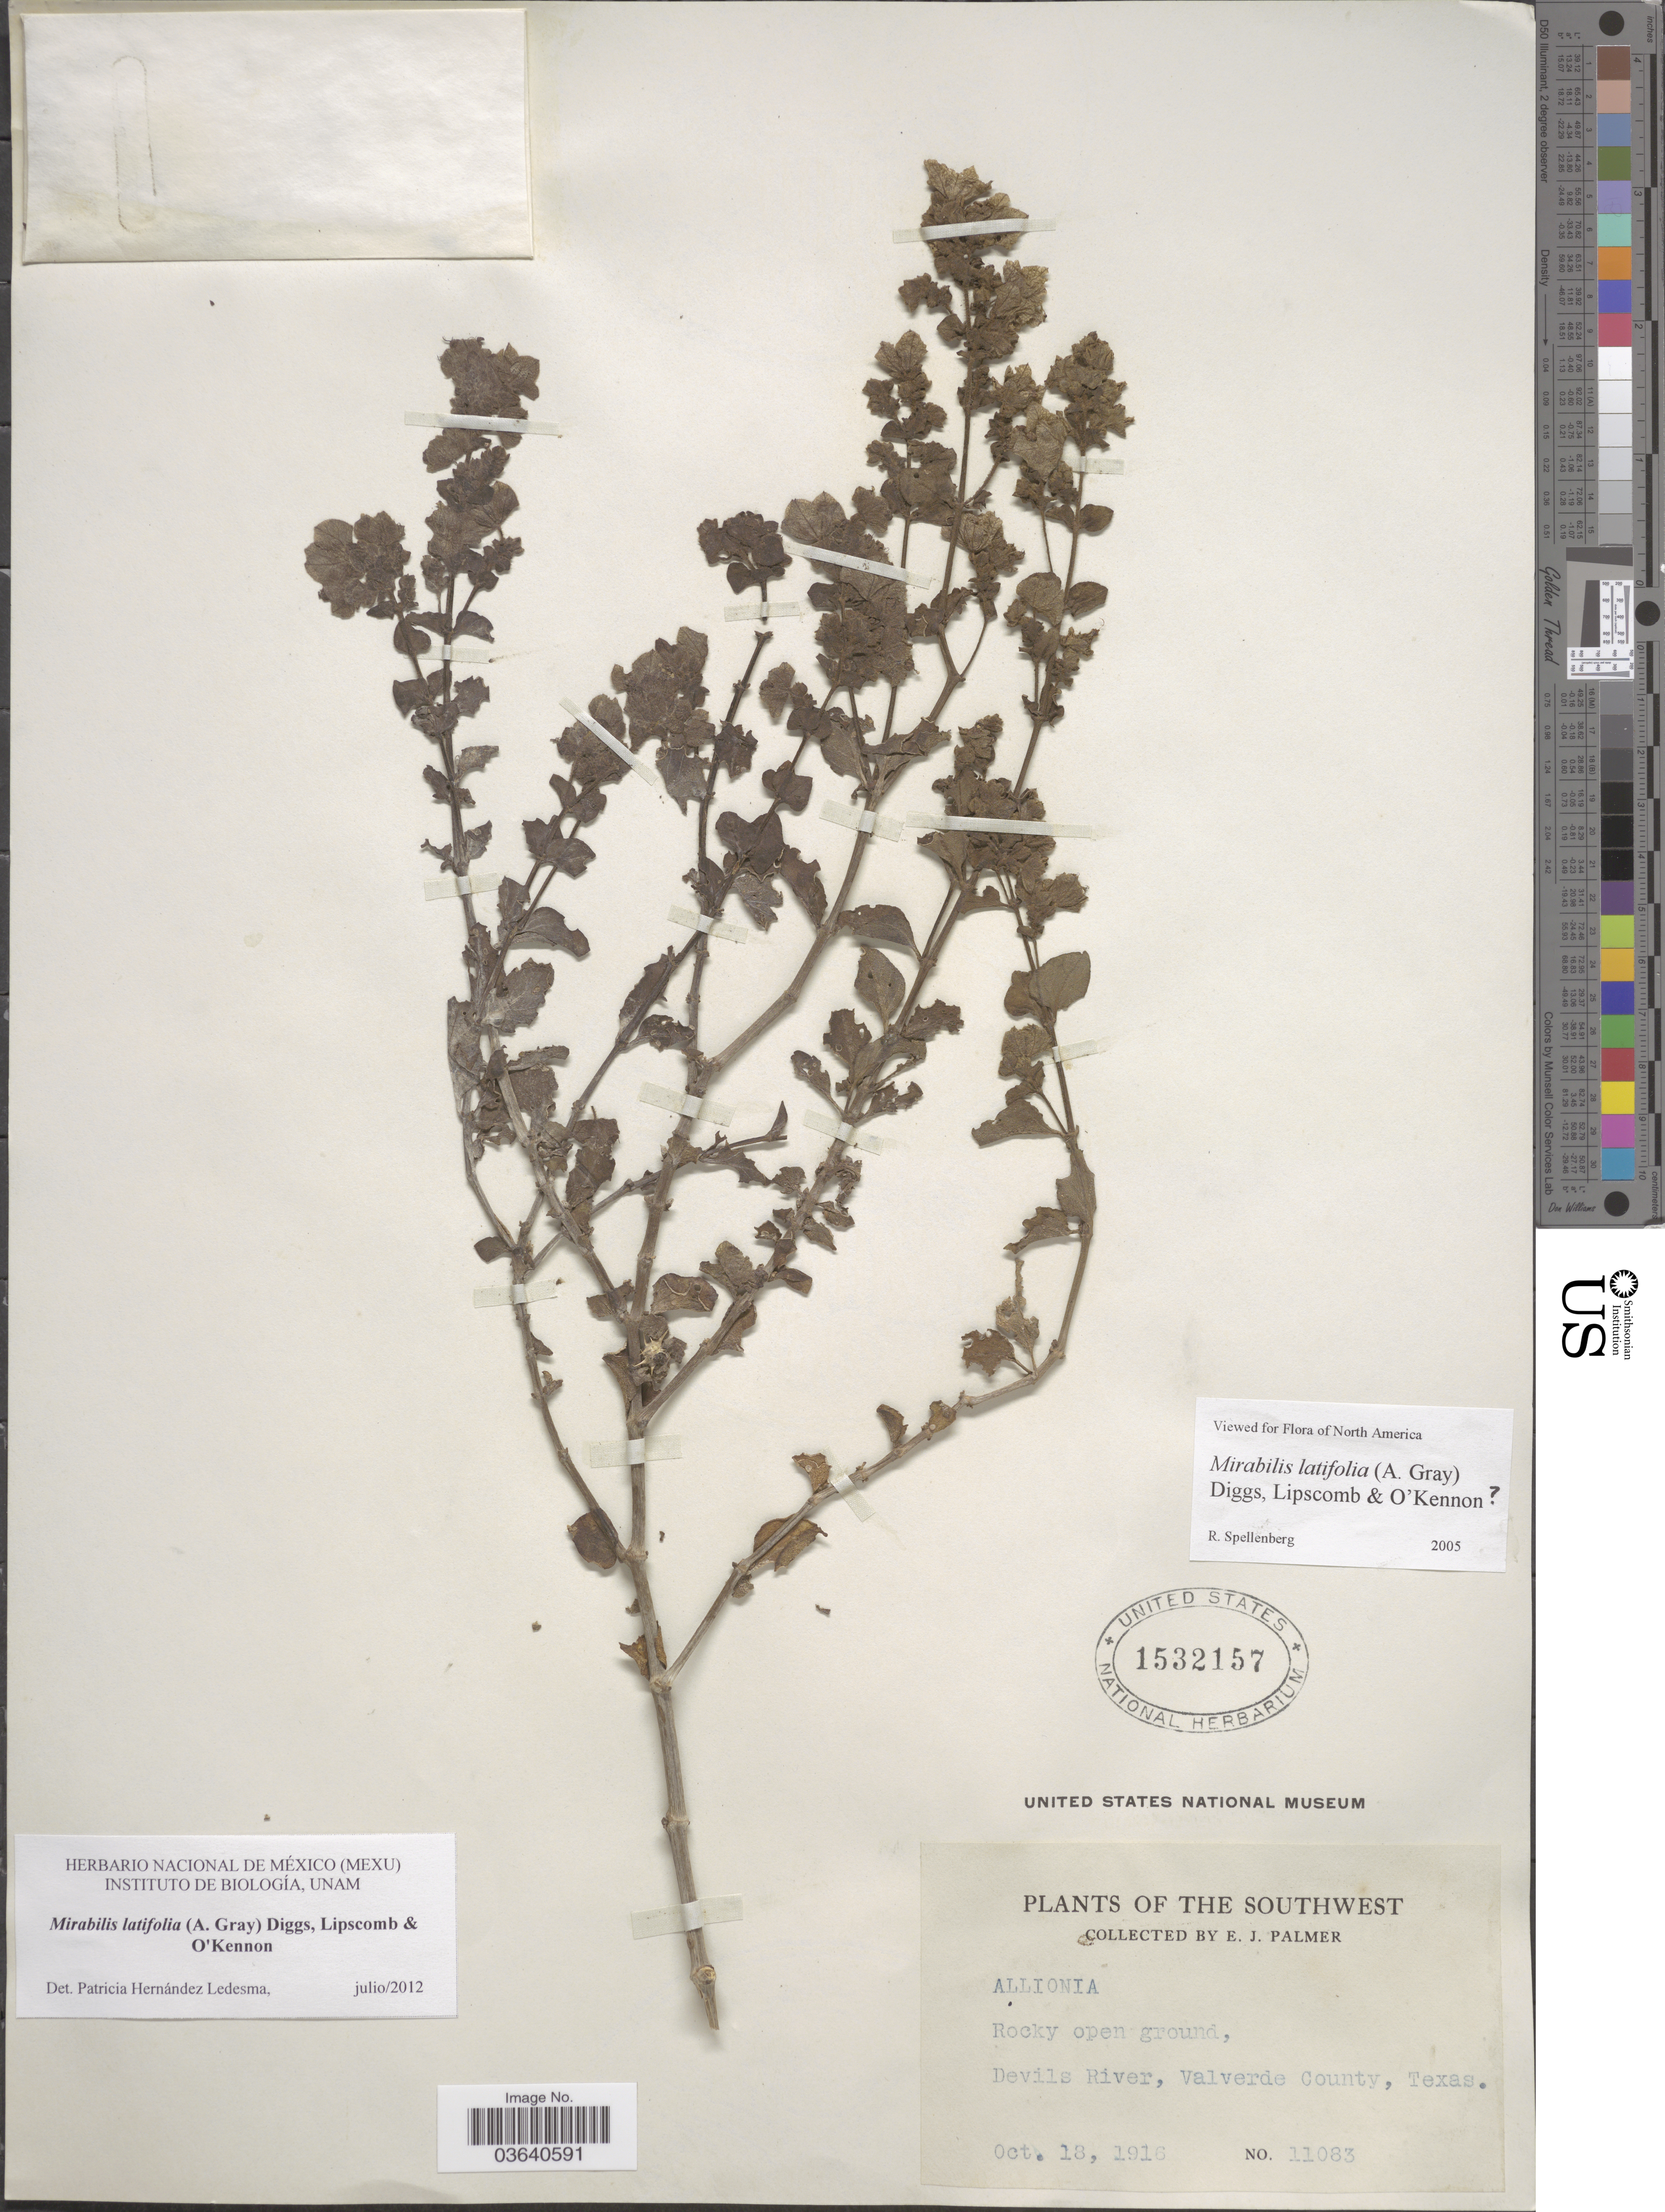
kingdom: Plantae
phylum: Tracheophyta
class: Magnoliopsida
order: Caryophyllales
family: Nyctaginaceae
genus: Mirabilis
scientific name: Mirabilis latifolia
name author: (A. Gray) Diggs et al.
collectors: E. J. Palmer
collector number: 11083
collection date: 1916-10-18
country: United States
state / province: Texas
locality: The Southwest. Devils River, Valverde County.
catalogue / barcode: US 1532157